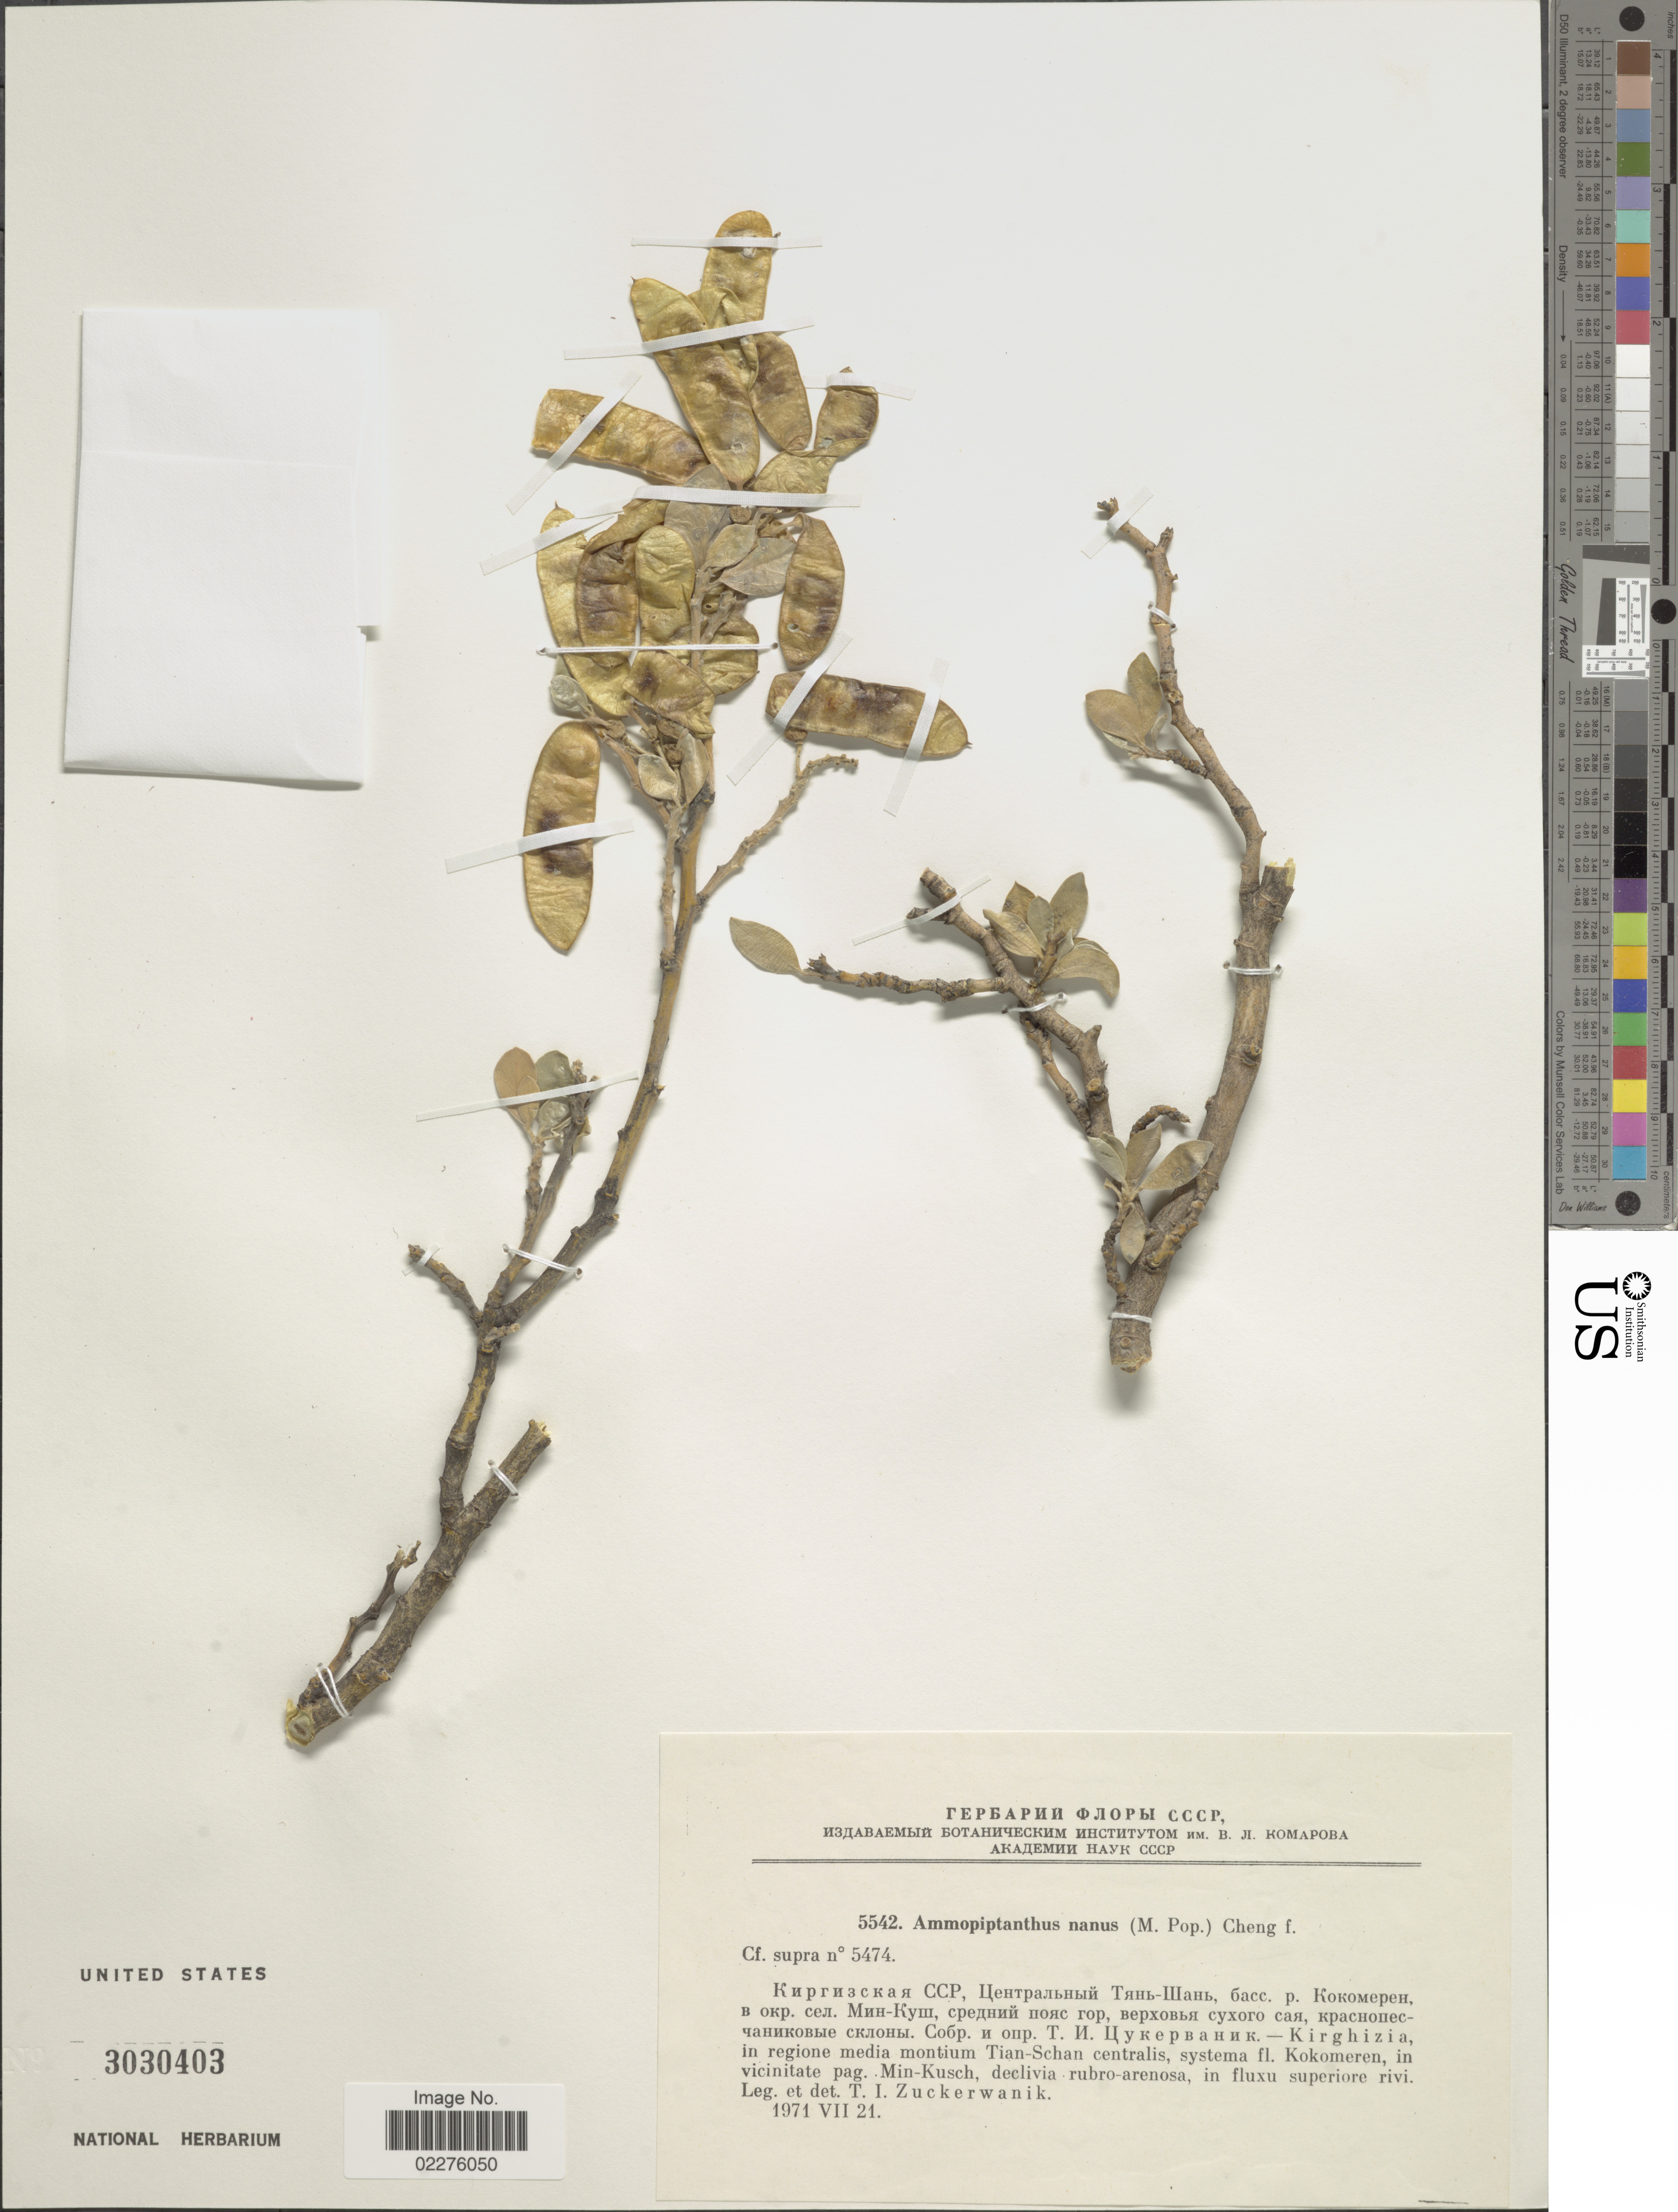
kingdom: Plantae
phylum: Tracheophyta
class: Magnoliopsida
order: Fabales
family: Fabaceae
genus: Ammopiptanthus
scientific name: Ammopiptanthus nanus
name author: (Popov) S.H. Cheng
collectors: T. Zuckerwanik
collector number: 5542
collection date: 1971-07-21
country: Kyrgyzstan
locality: Kirghizia, in regione media montium Tian-Schan centralis, systema fl. Kokomeren, in vicinitate pag. Min-Kusch, decliva rubro-arenosa, in fluxu superiore rivi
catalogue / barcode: US 3030403